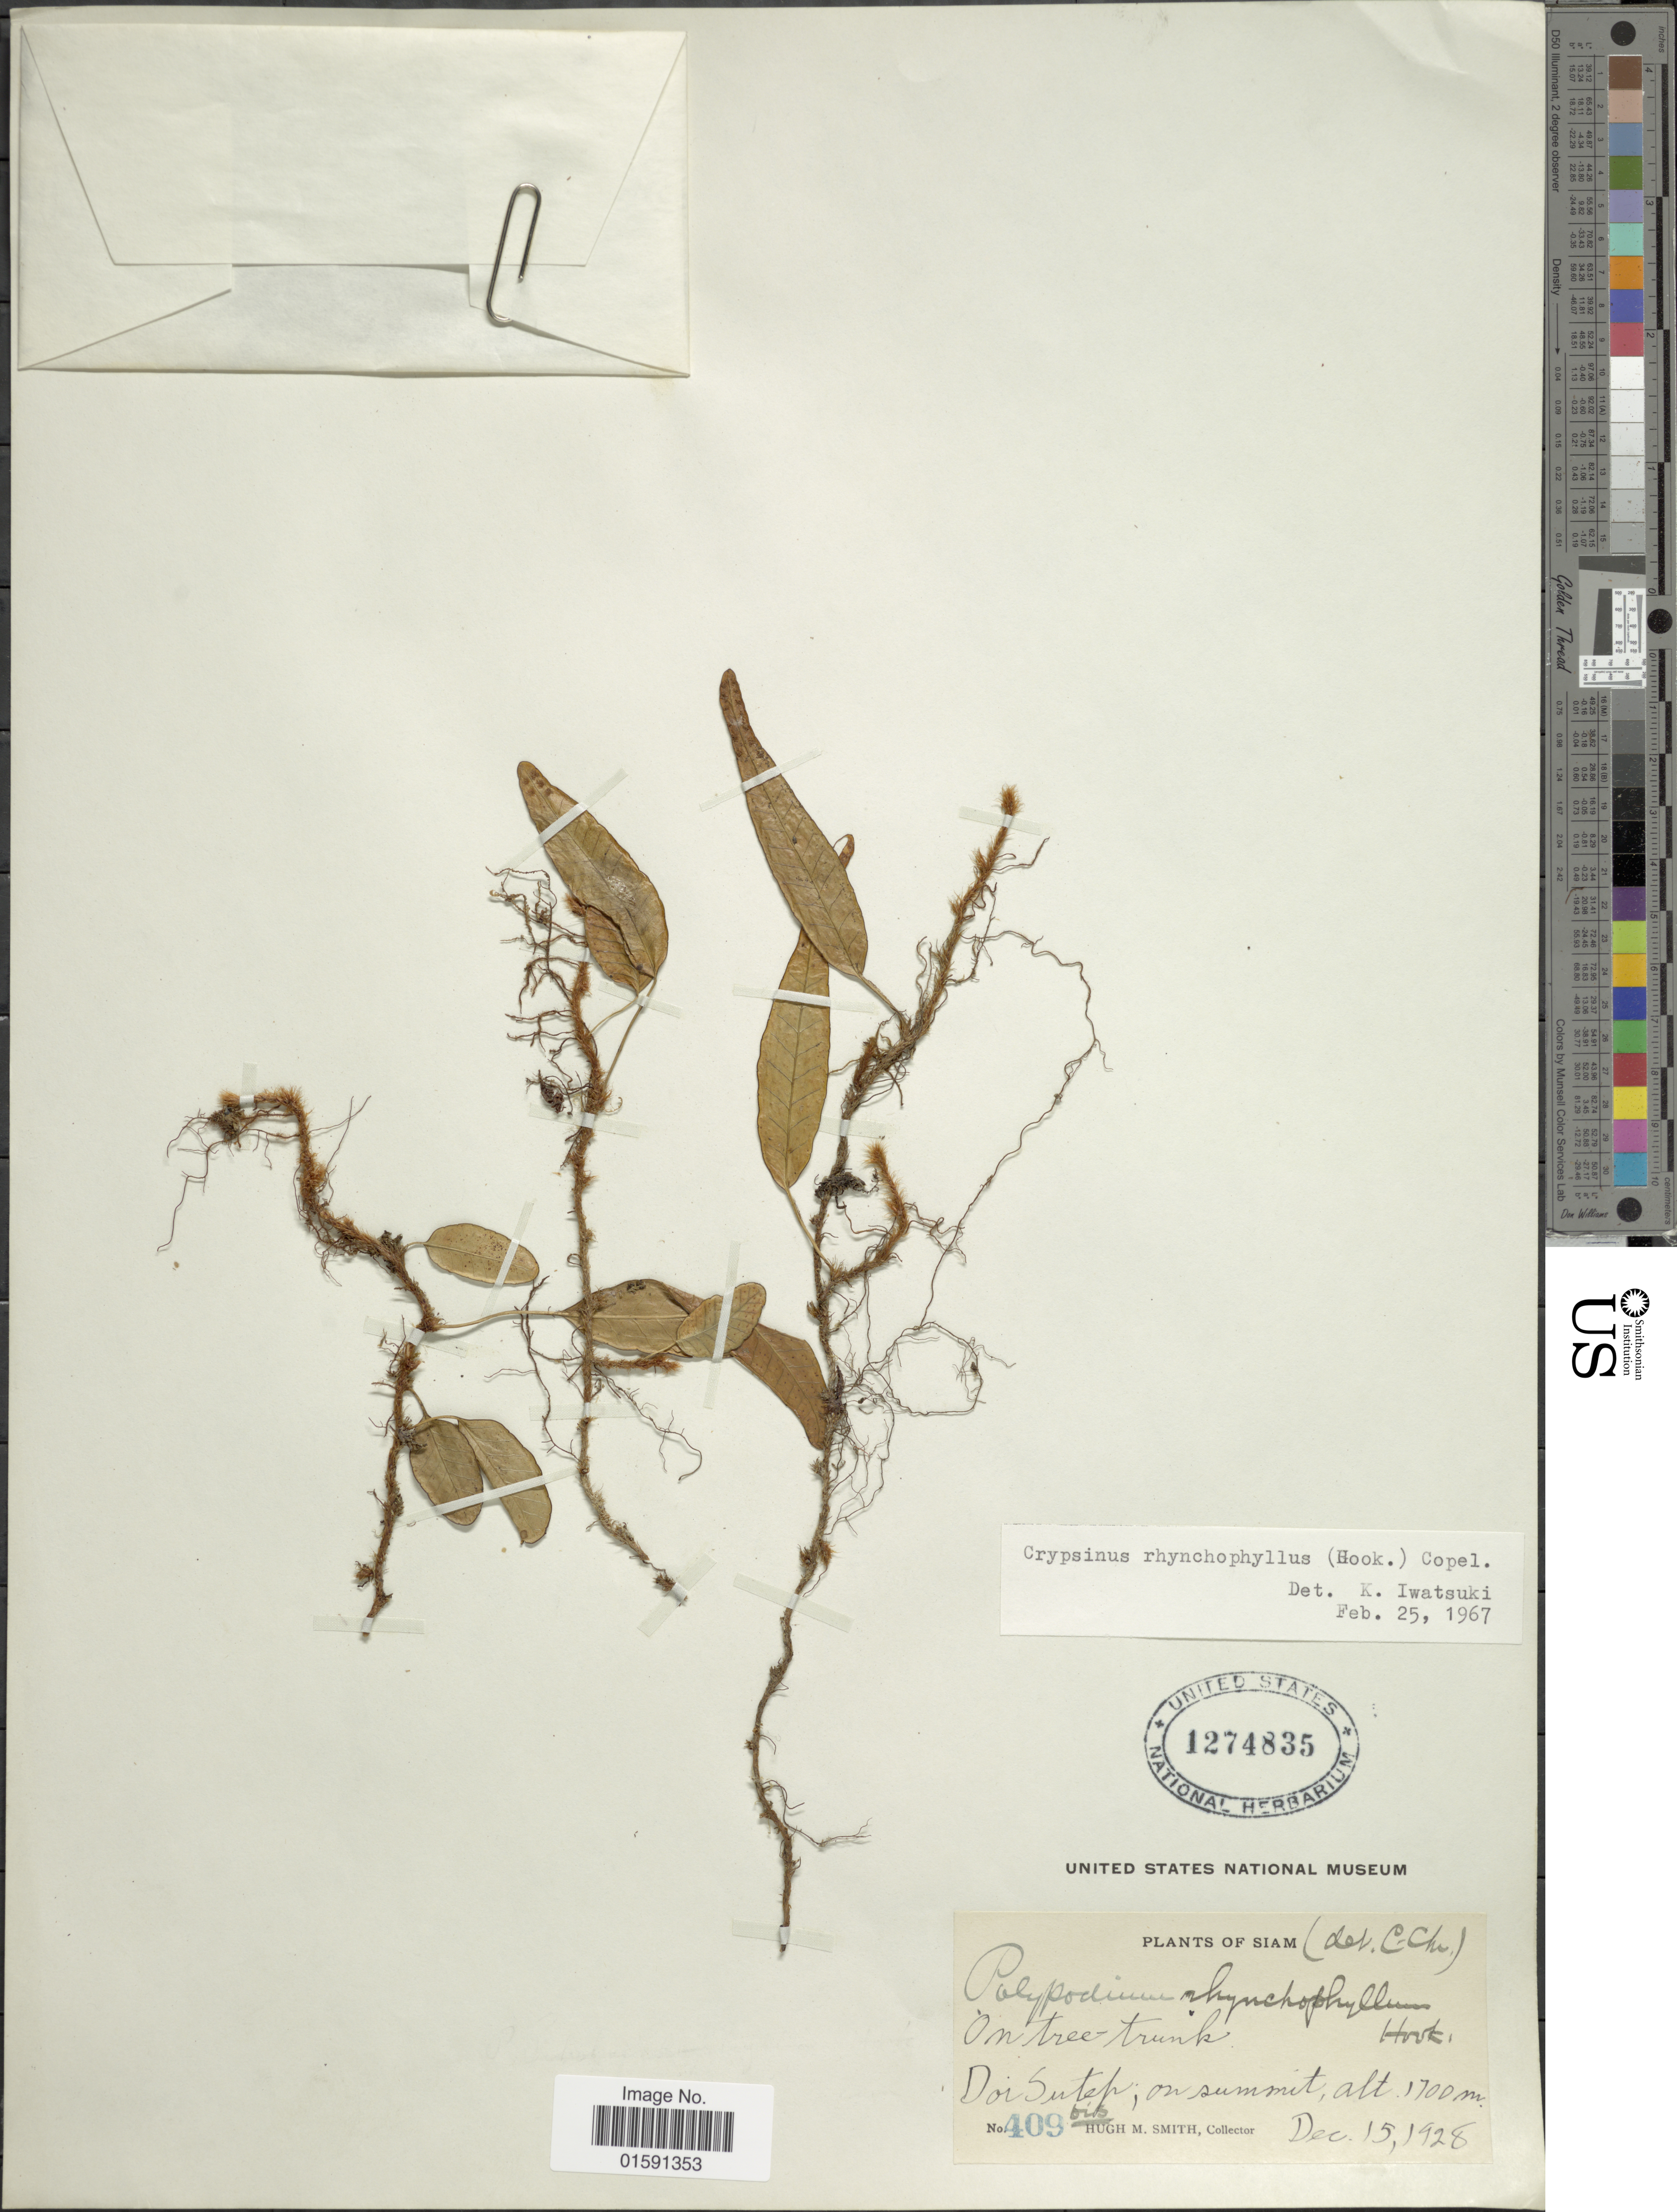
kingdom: Plantae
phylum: Tracheophyta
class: Polypodiopsida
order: Polypodiales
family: Polypodiaceae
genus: Selliguea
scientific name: Selliguea rhynchophylla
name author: (Hook.) Fraser-Jenk.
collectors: H. M. Smith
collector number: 409 bis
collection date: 1928-12-15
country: Thailand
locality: Doi Sutep, on summit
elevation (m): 1700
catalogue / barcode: US 1274835